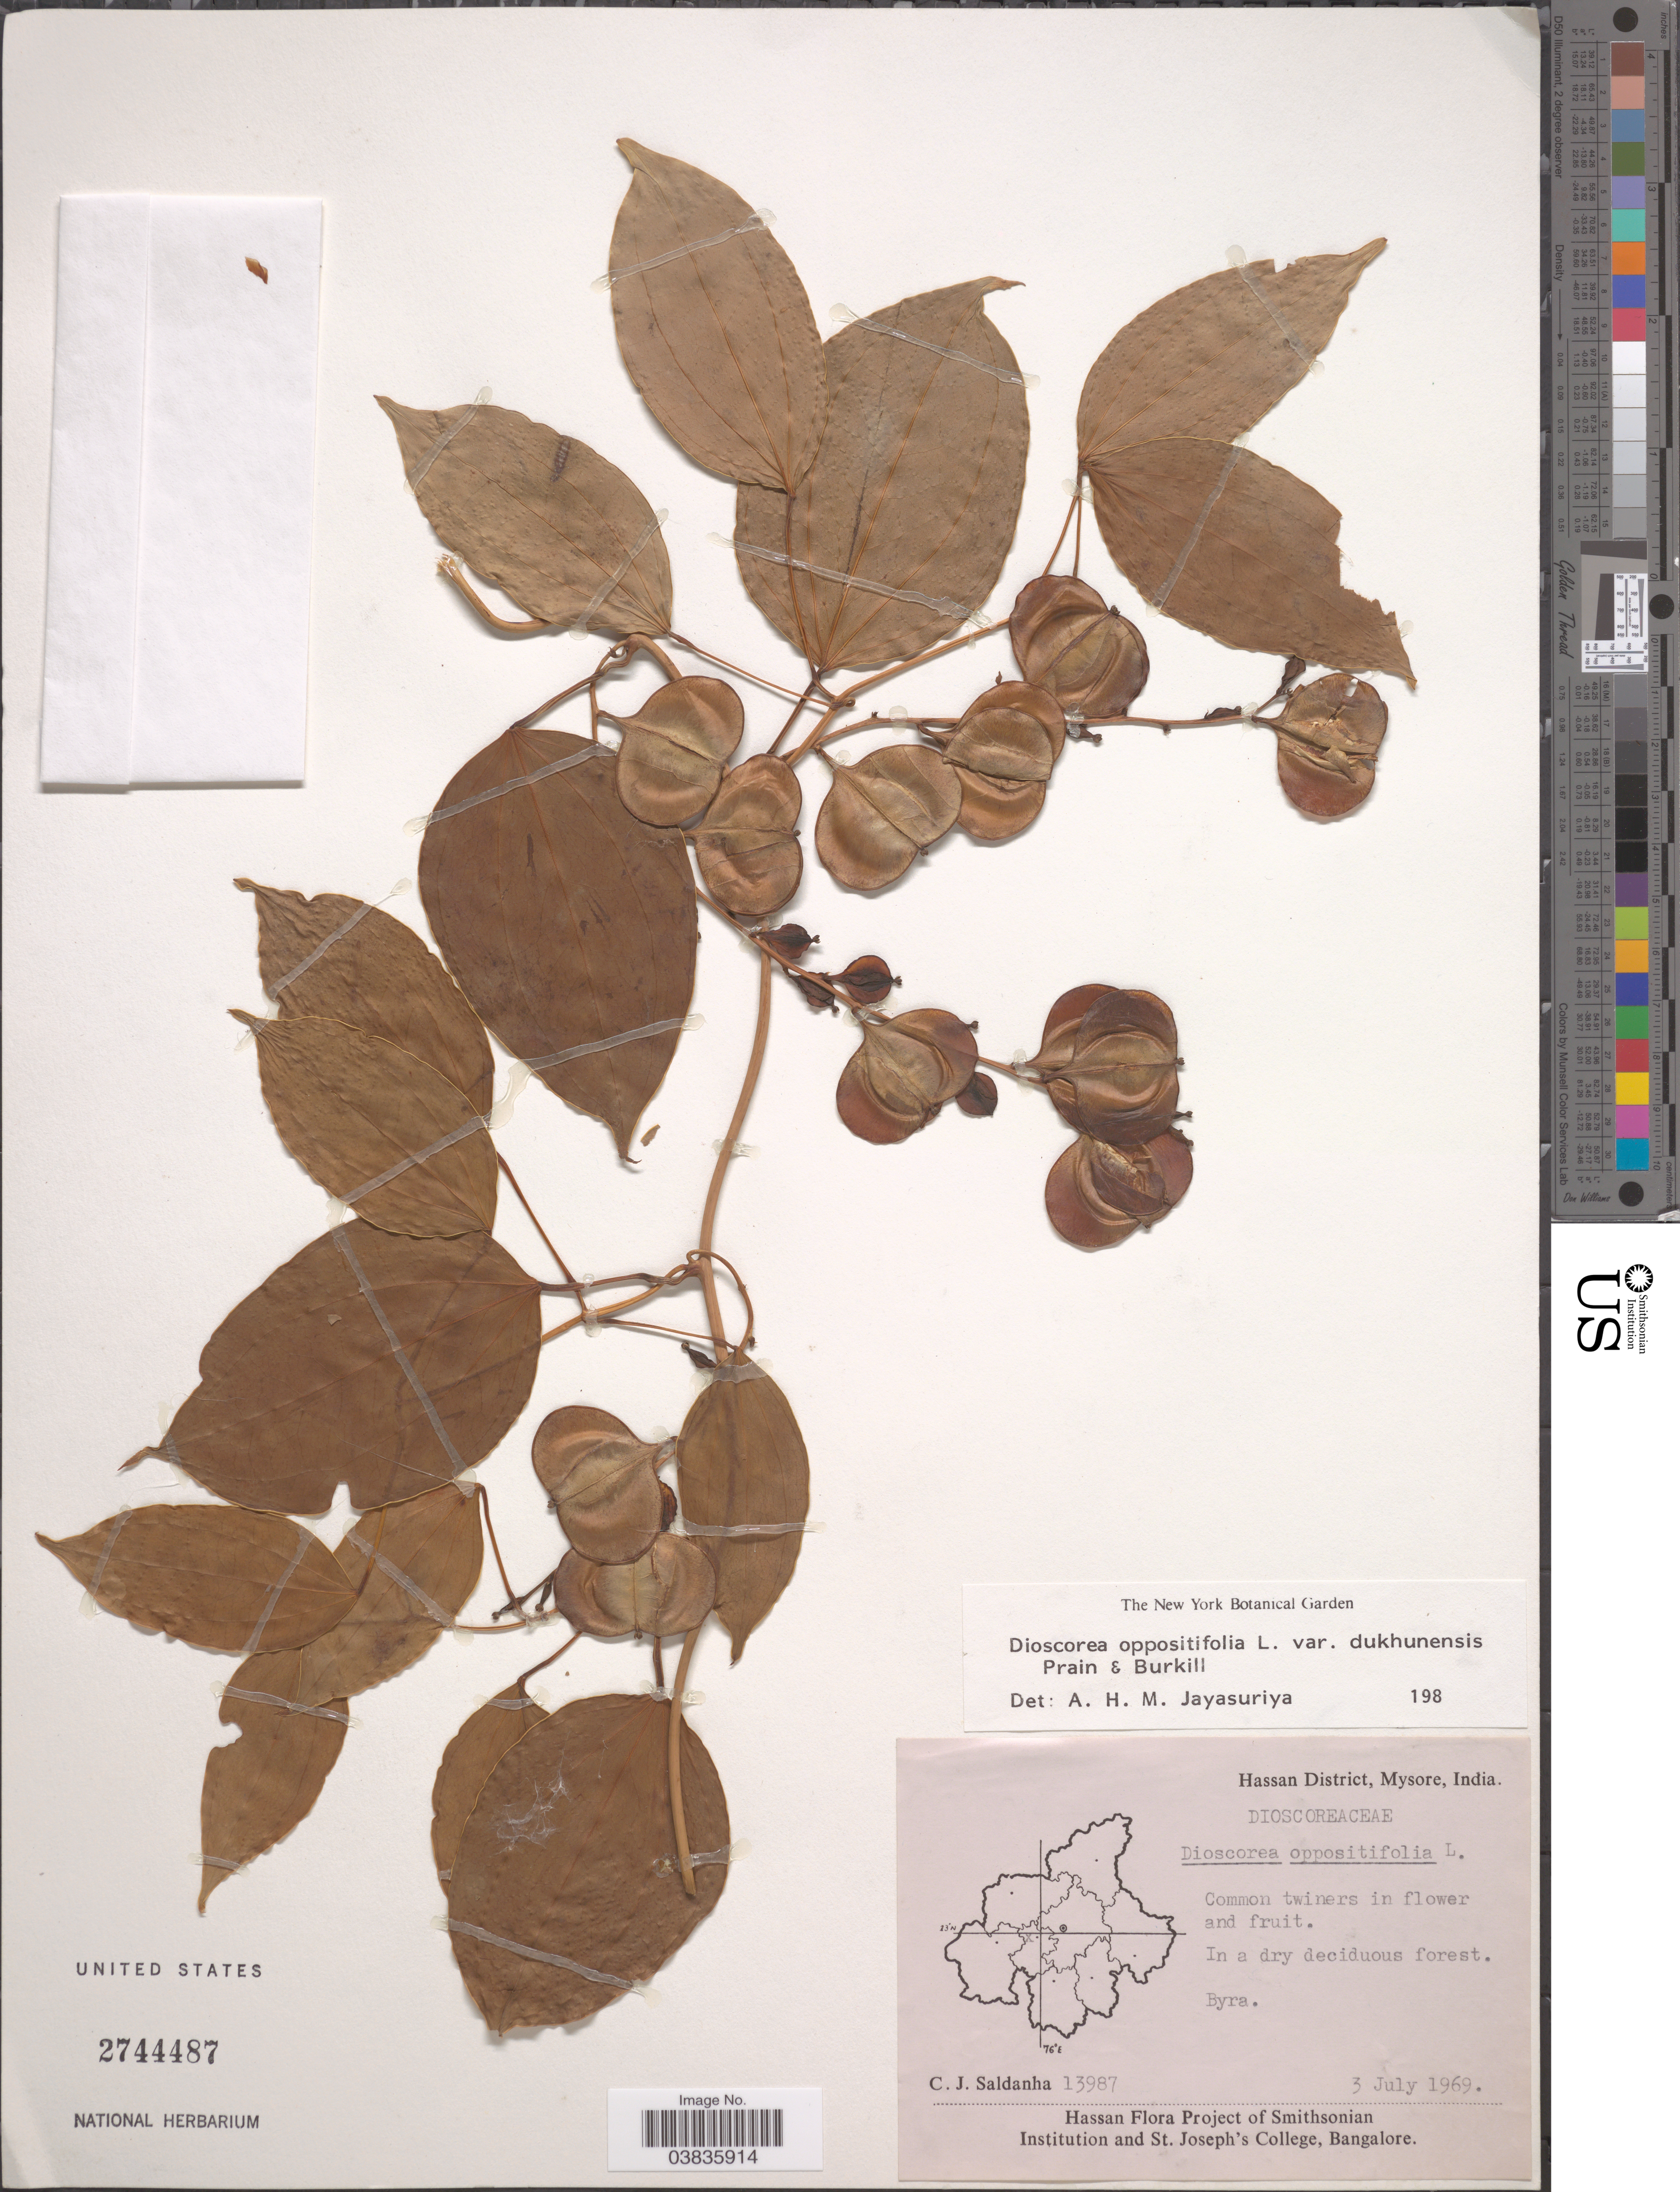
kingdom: Plantae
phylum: Tracheophyta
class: Liliopsida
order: Dioscoreales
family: Dioscoreaceae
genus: Dioscorea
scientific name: Dioscorea oppositifolia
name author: L.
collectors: C. J. Saldanha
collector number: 13987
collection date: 1969-07-03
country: India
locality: Hassan District, Mysore. Byra.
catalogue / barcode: US 2744487